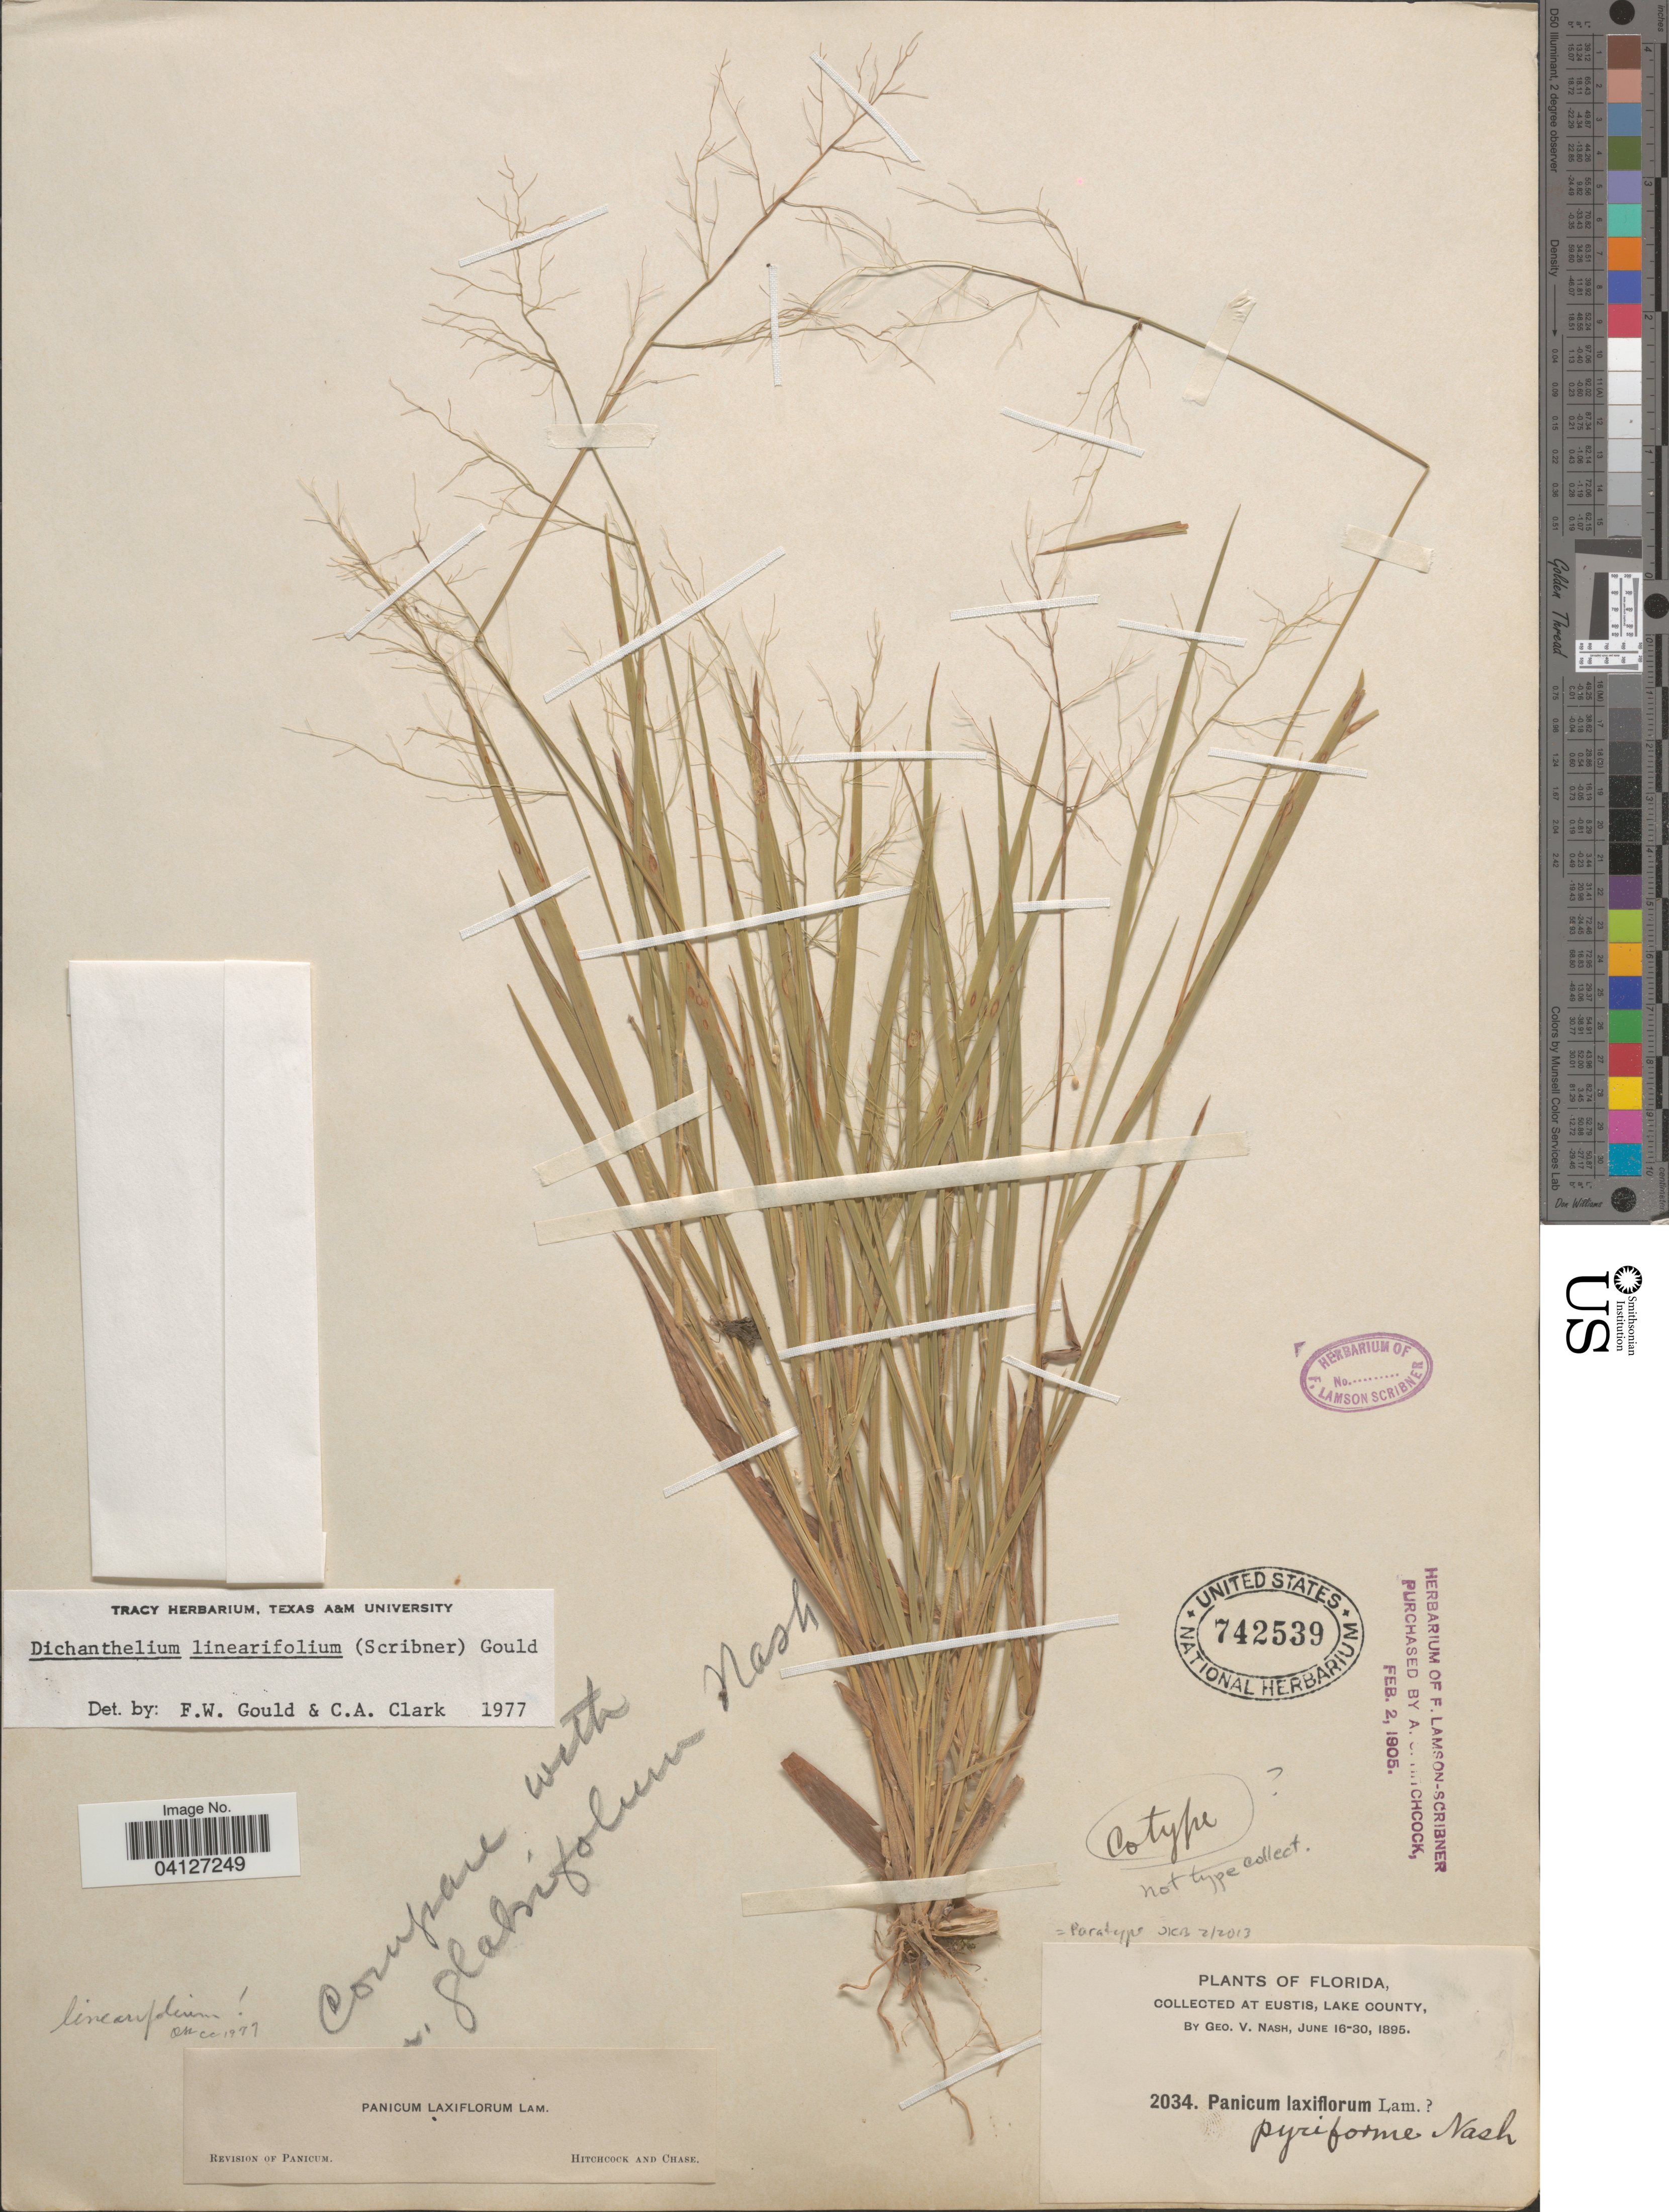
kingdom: Plantae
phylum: Tracheophyta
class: Liliopsida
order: Poales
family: Poaceae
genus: Dichanthelium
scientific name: Dichanthelium linearifolium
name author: (Scribn.) Gould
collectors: G. V. Nash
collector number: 2034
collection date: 1895-06-16/1895-06-30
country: United States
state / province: Florida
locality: Eustis, Lake County.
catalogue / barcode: US 742539